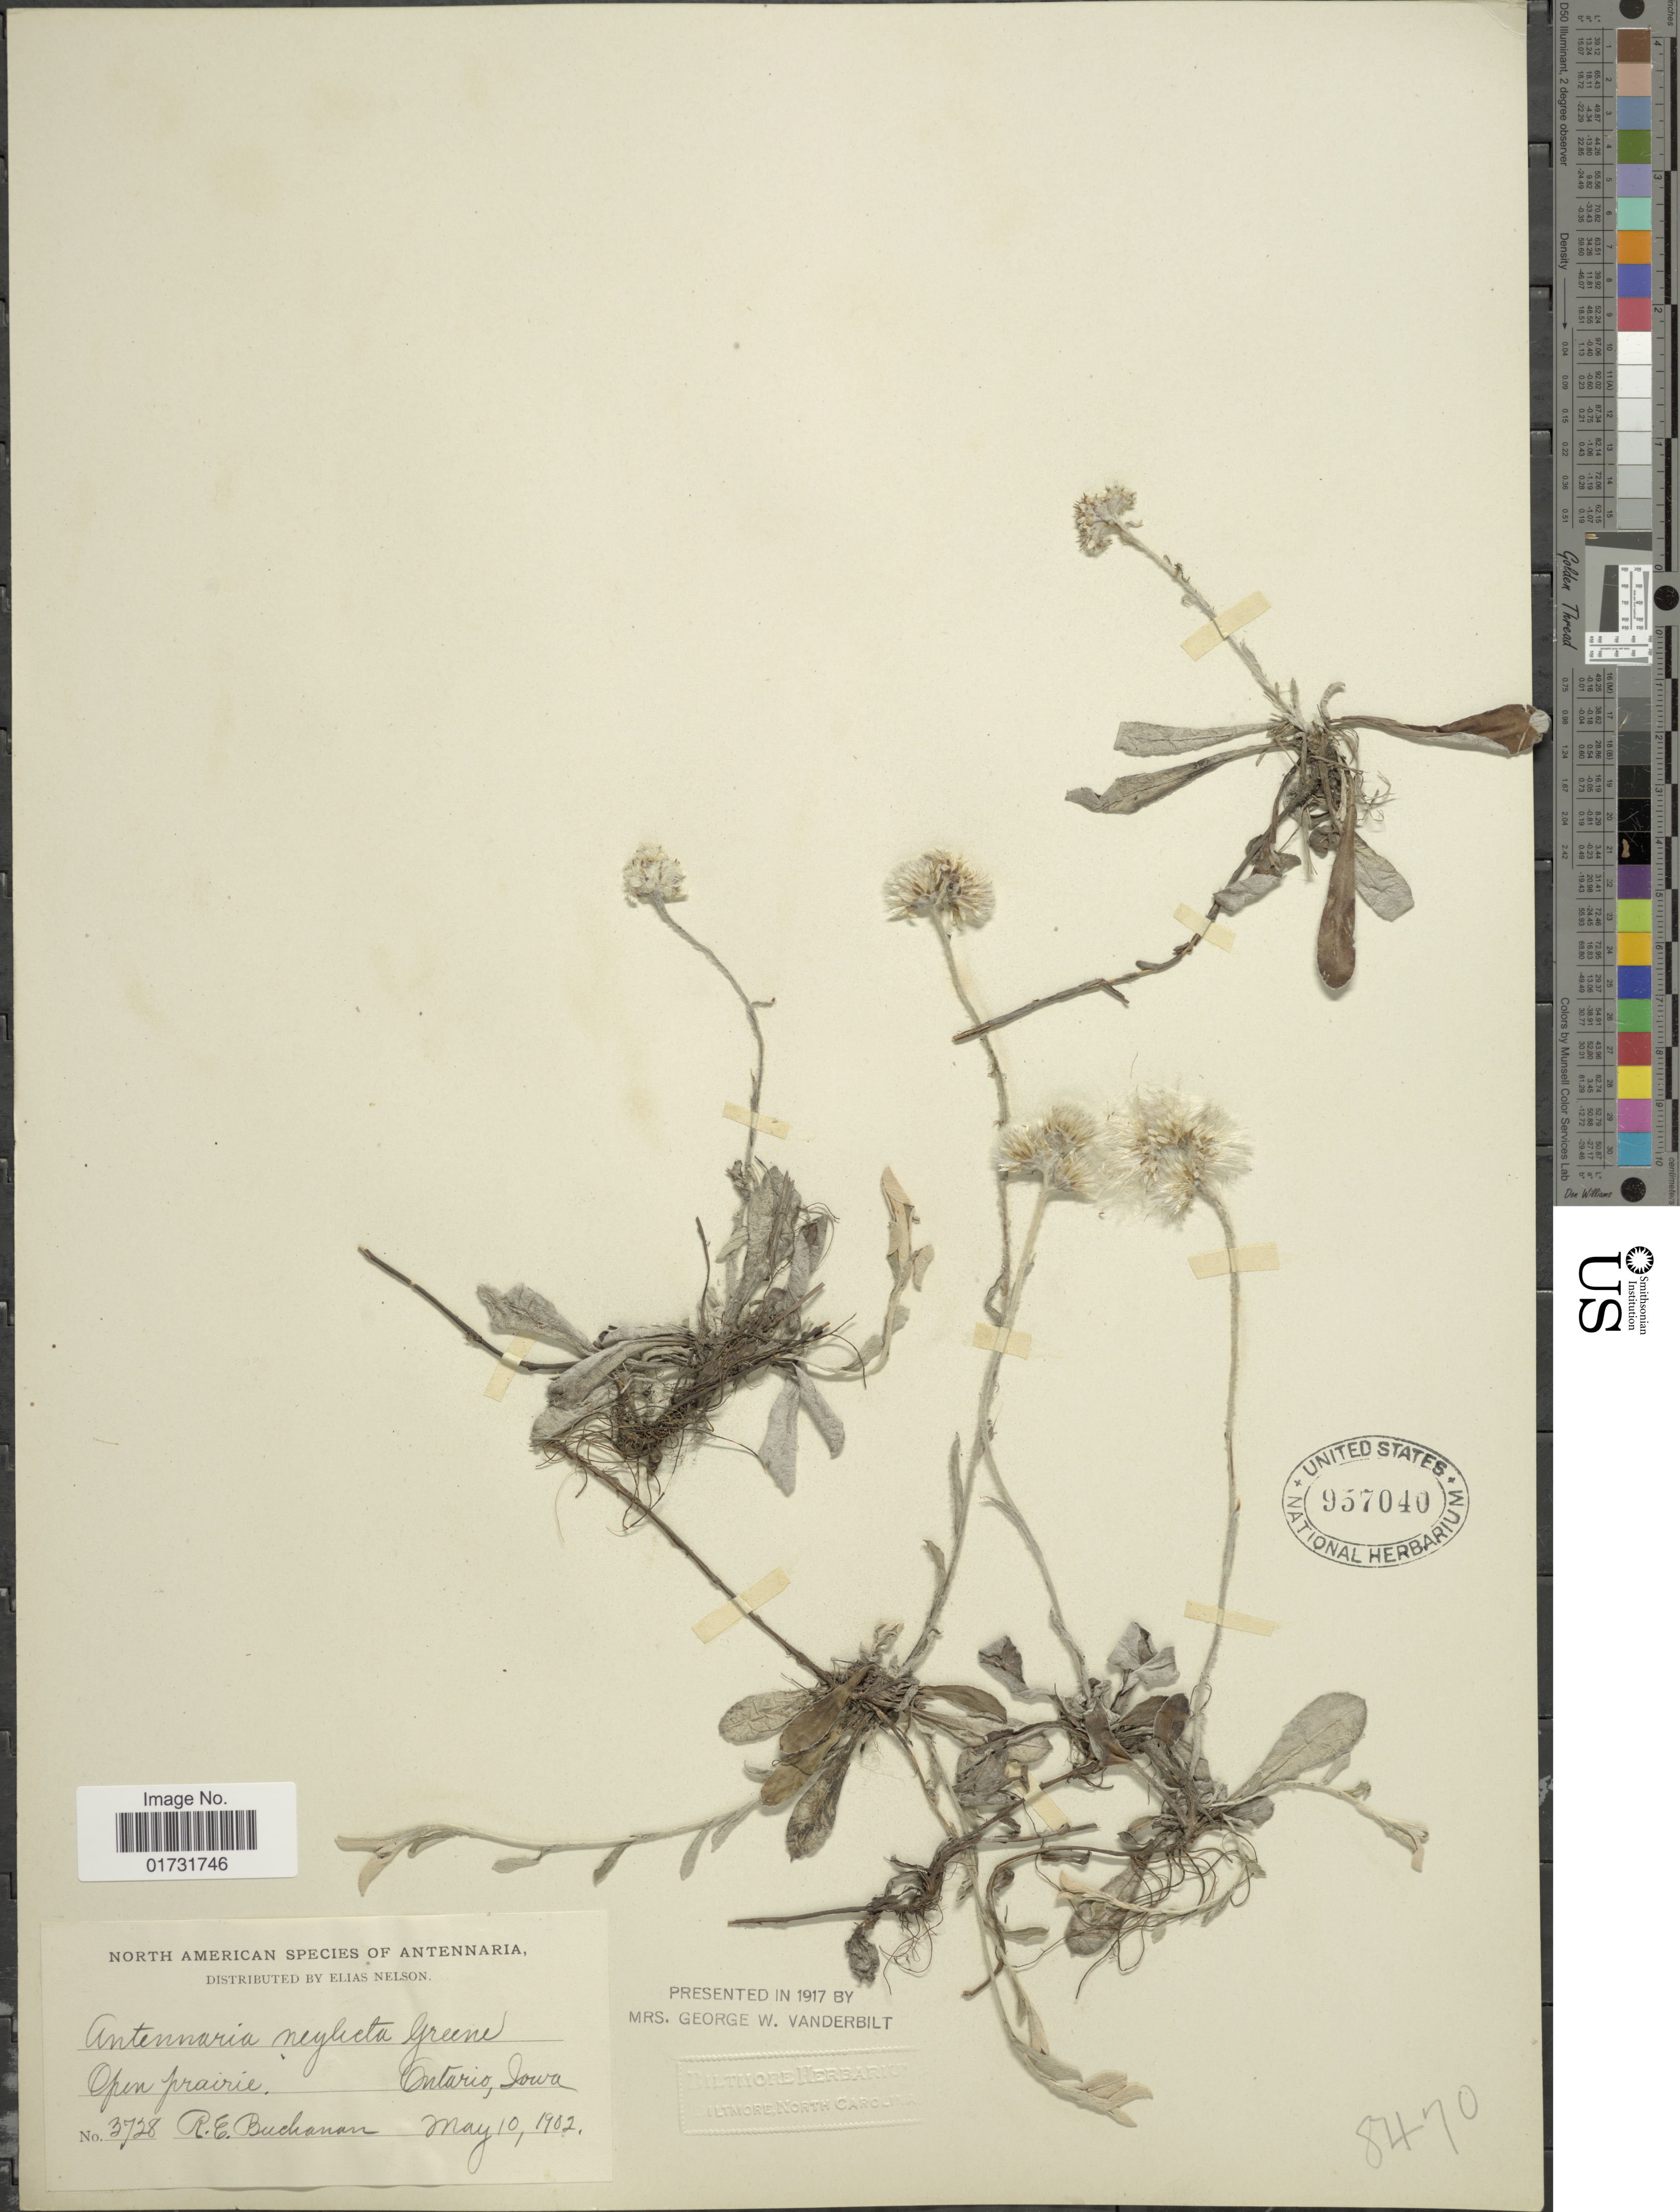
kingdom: Plantae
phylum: Tracheophyta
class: Magnoliopsida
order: Asterales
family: Asteraceae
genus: Antennaria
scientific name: Antennaria neglecta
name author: Greene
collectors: R. Buchanan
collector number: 3728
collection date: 1902-05-10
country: United States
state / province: Iowa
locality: Ontario, Iowa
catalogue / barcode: US 957040